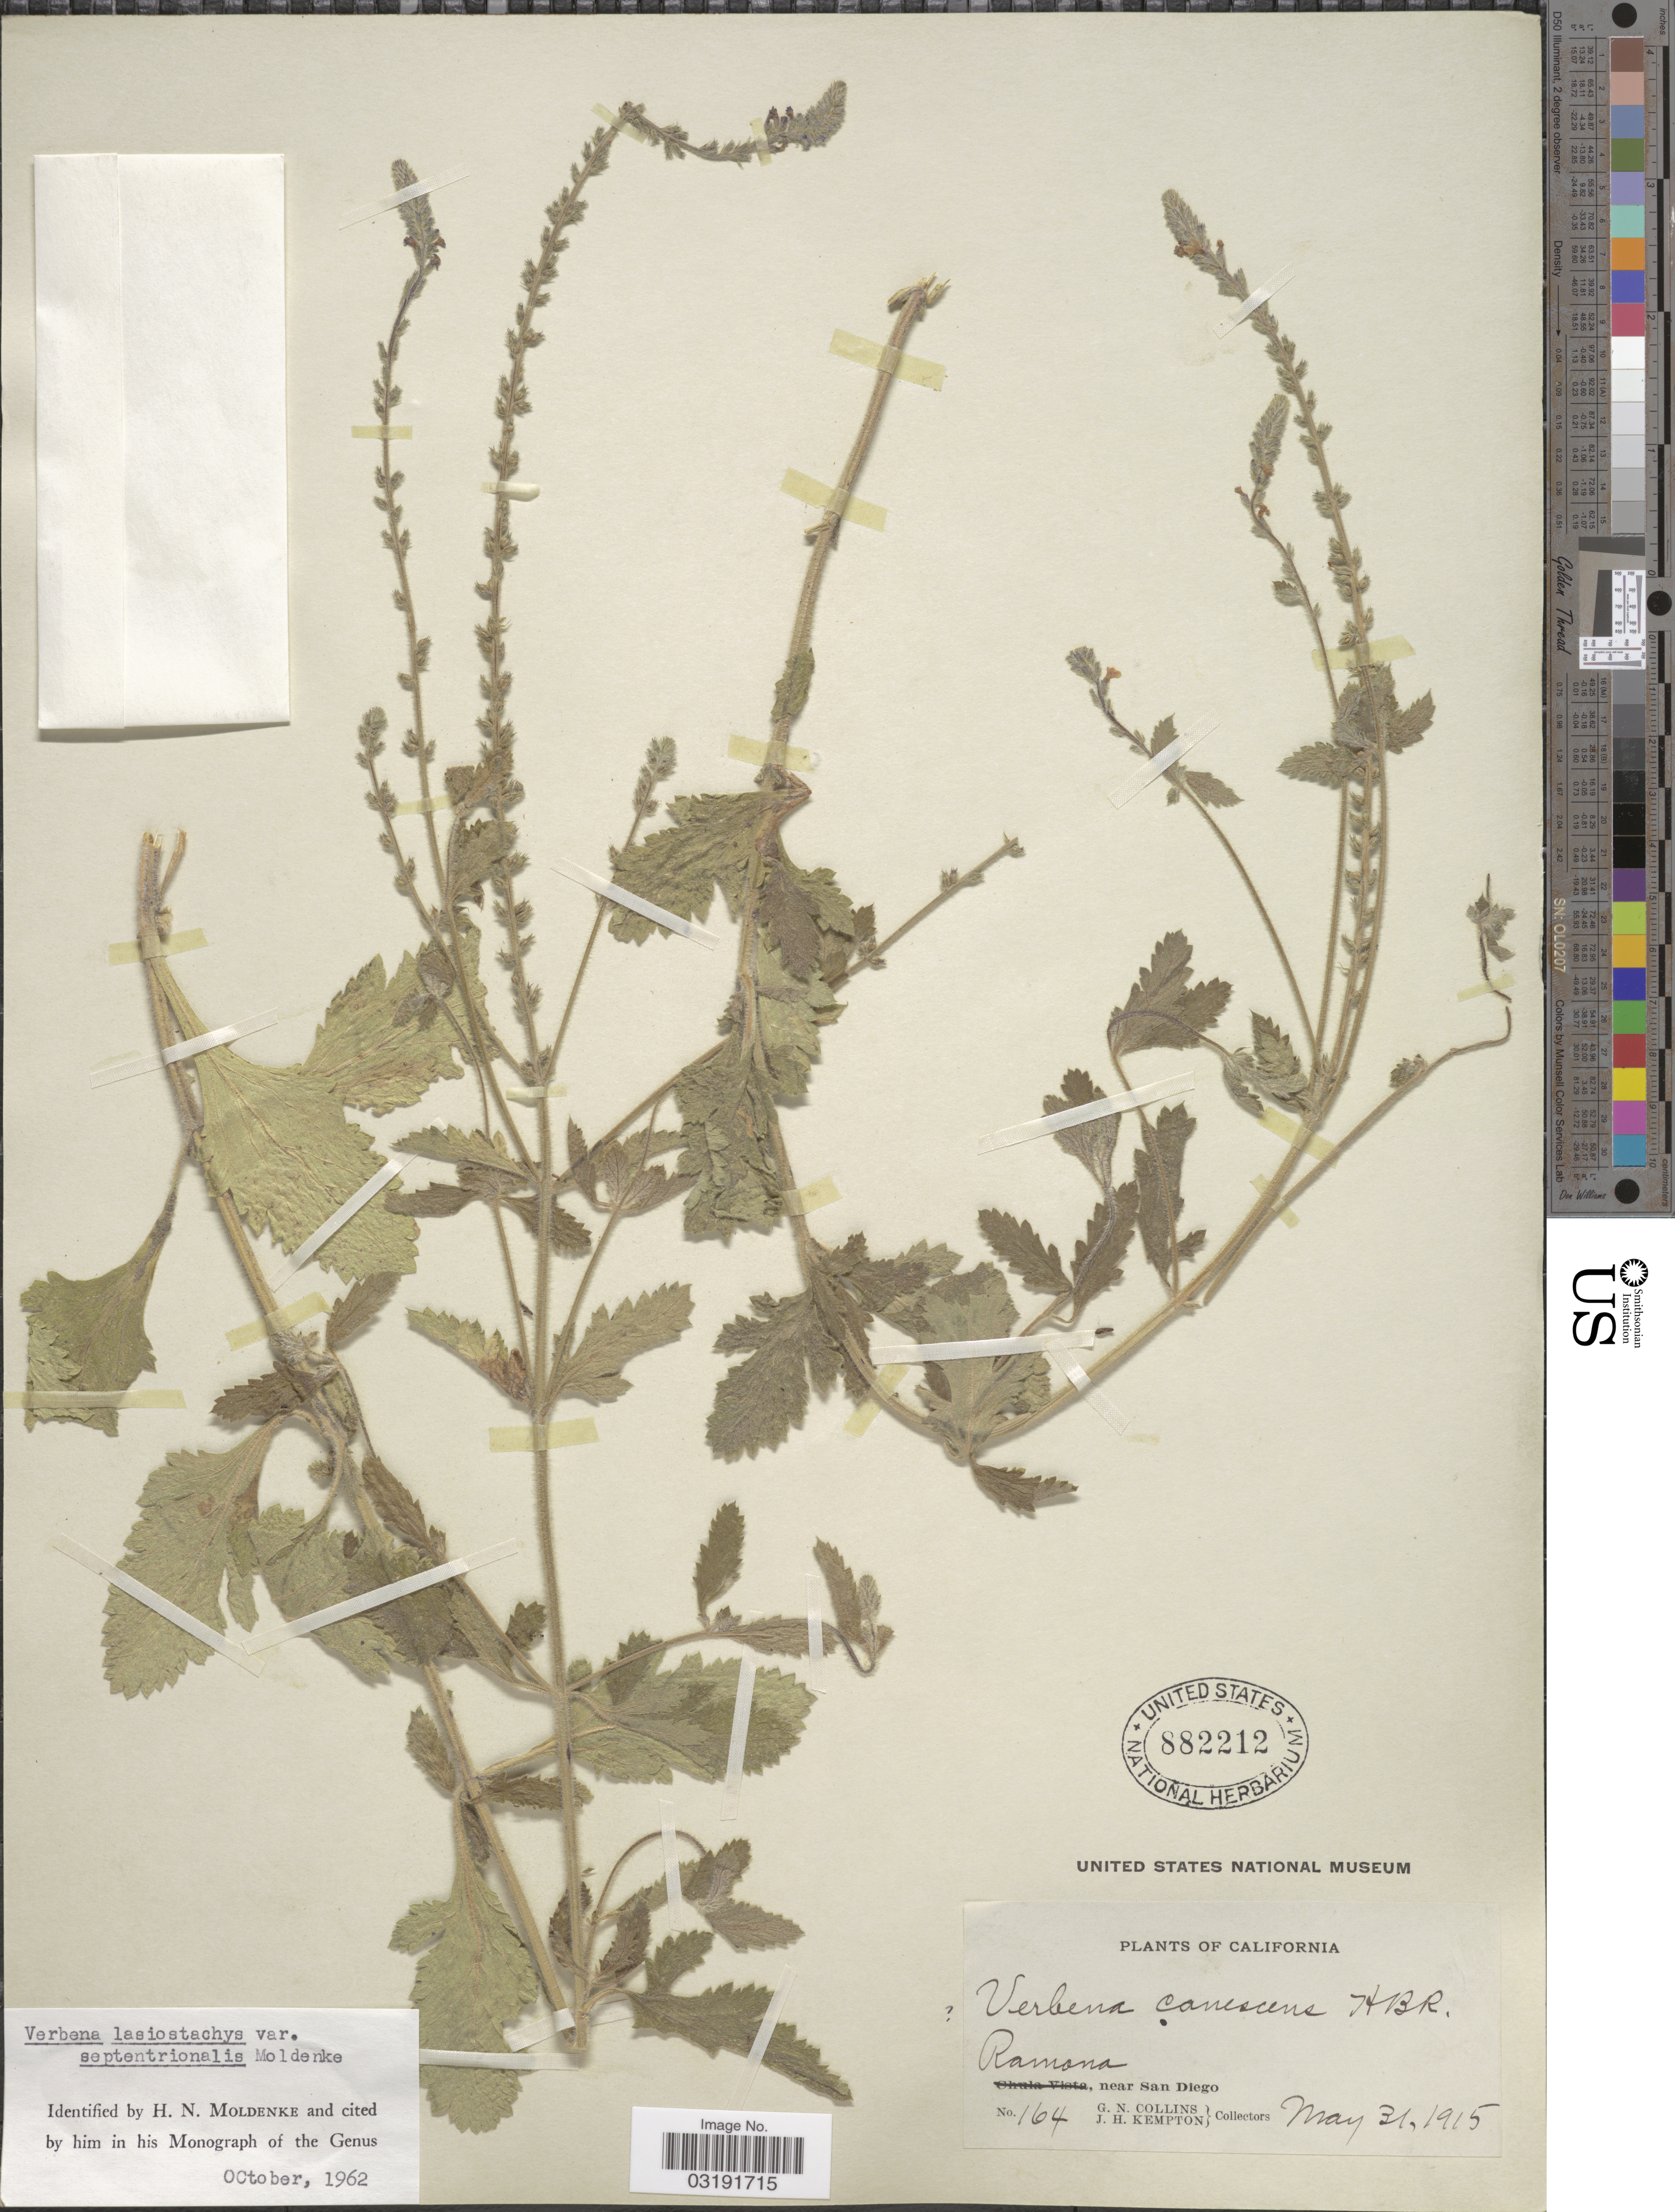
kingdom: Plantae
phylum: Tracheophyta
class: Magnoliopsida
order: Lamiales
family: Verbenaceae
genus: Verbena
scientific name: Verbena lasiostachys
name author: Link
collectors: G. Collins & J. H. Kempton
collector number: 164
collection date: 1915-05-31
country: United States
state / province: California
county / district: San Diego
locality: Ramona, near San Diego.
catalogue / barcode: US 882212